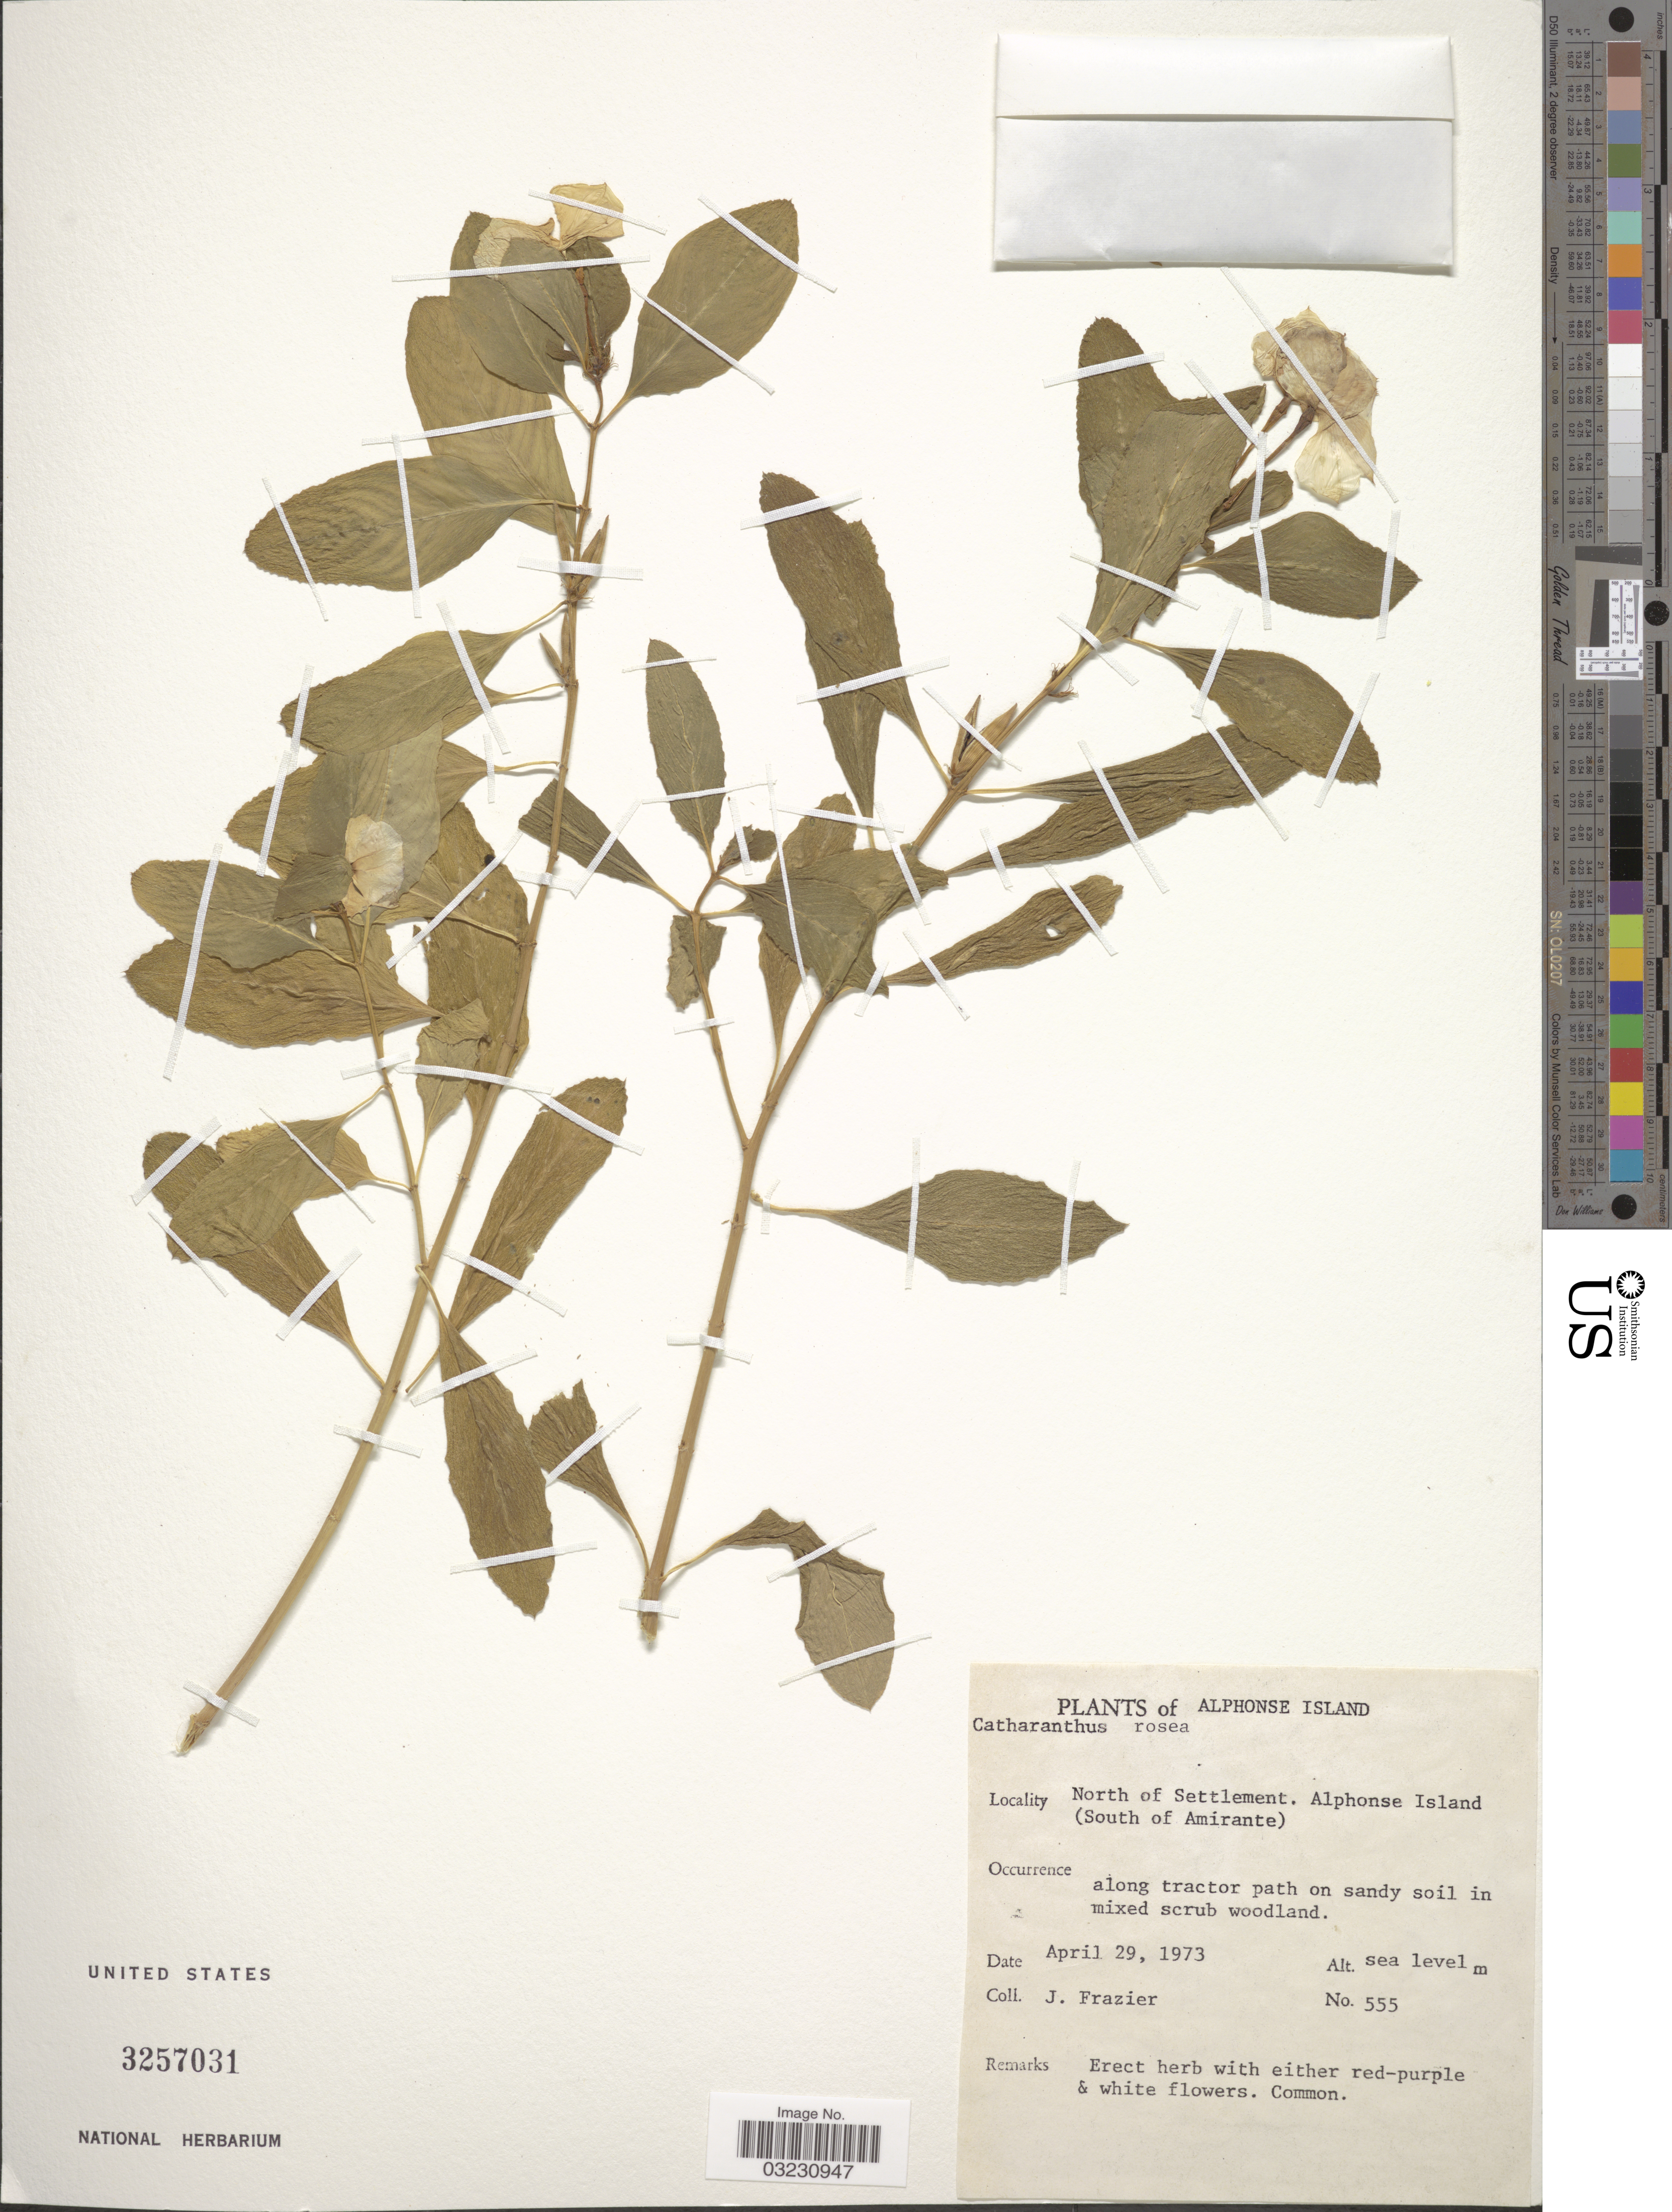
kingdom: Plantae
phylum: Tracheophyta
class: Magnoliopsida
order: Gentianales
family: Apocynaceae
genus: Catharanthus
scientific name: Catharanthus roseus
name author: (L.) G. Don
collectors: J. Frazier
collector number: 555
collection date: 1973-04-29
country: Seychelles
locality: Alphonse Island. North of Settlement. Alphonse Island (South of Amirante).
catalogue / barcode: US 3257031